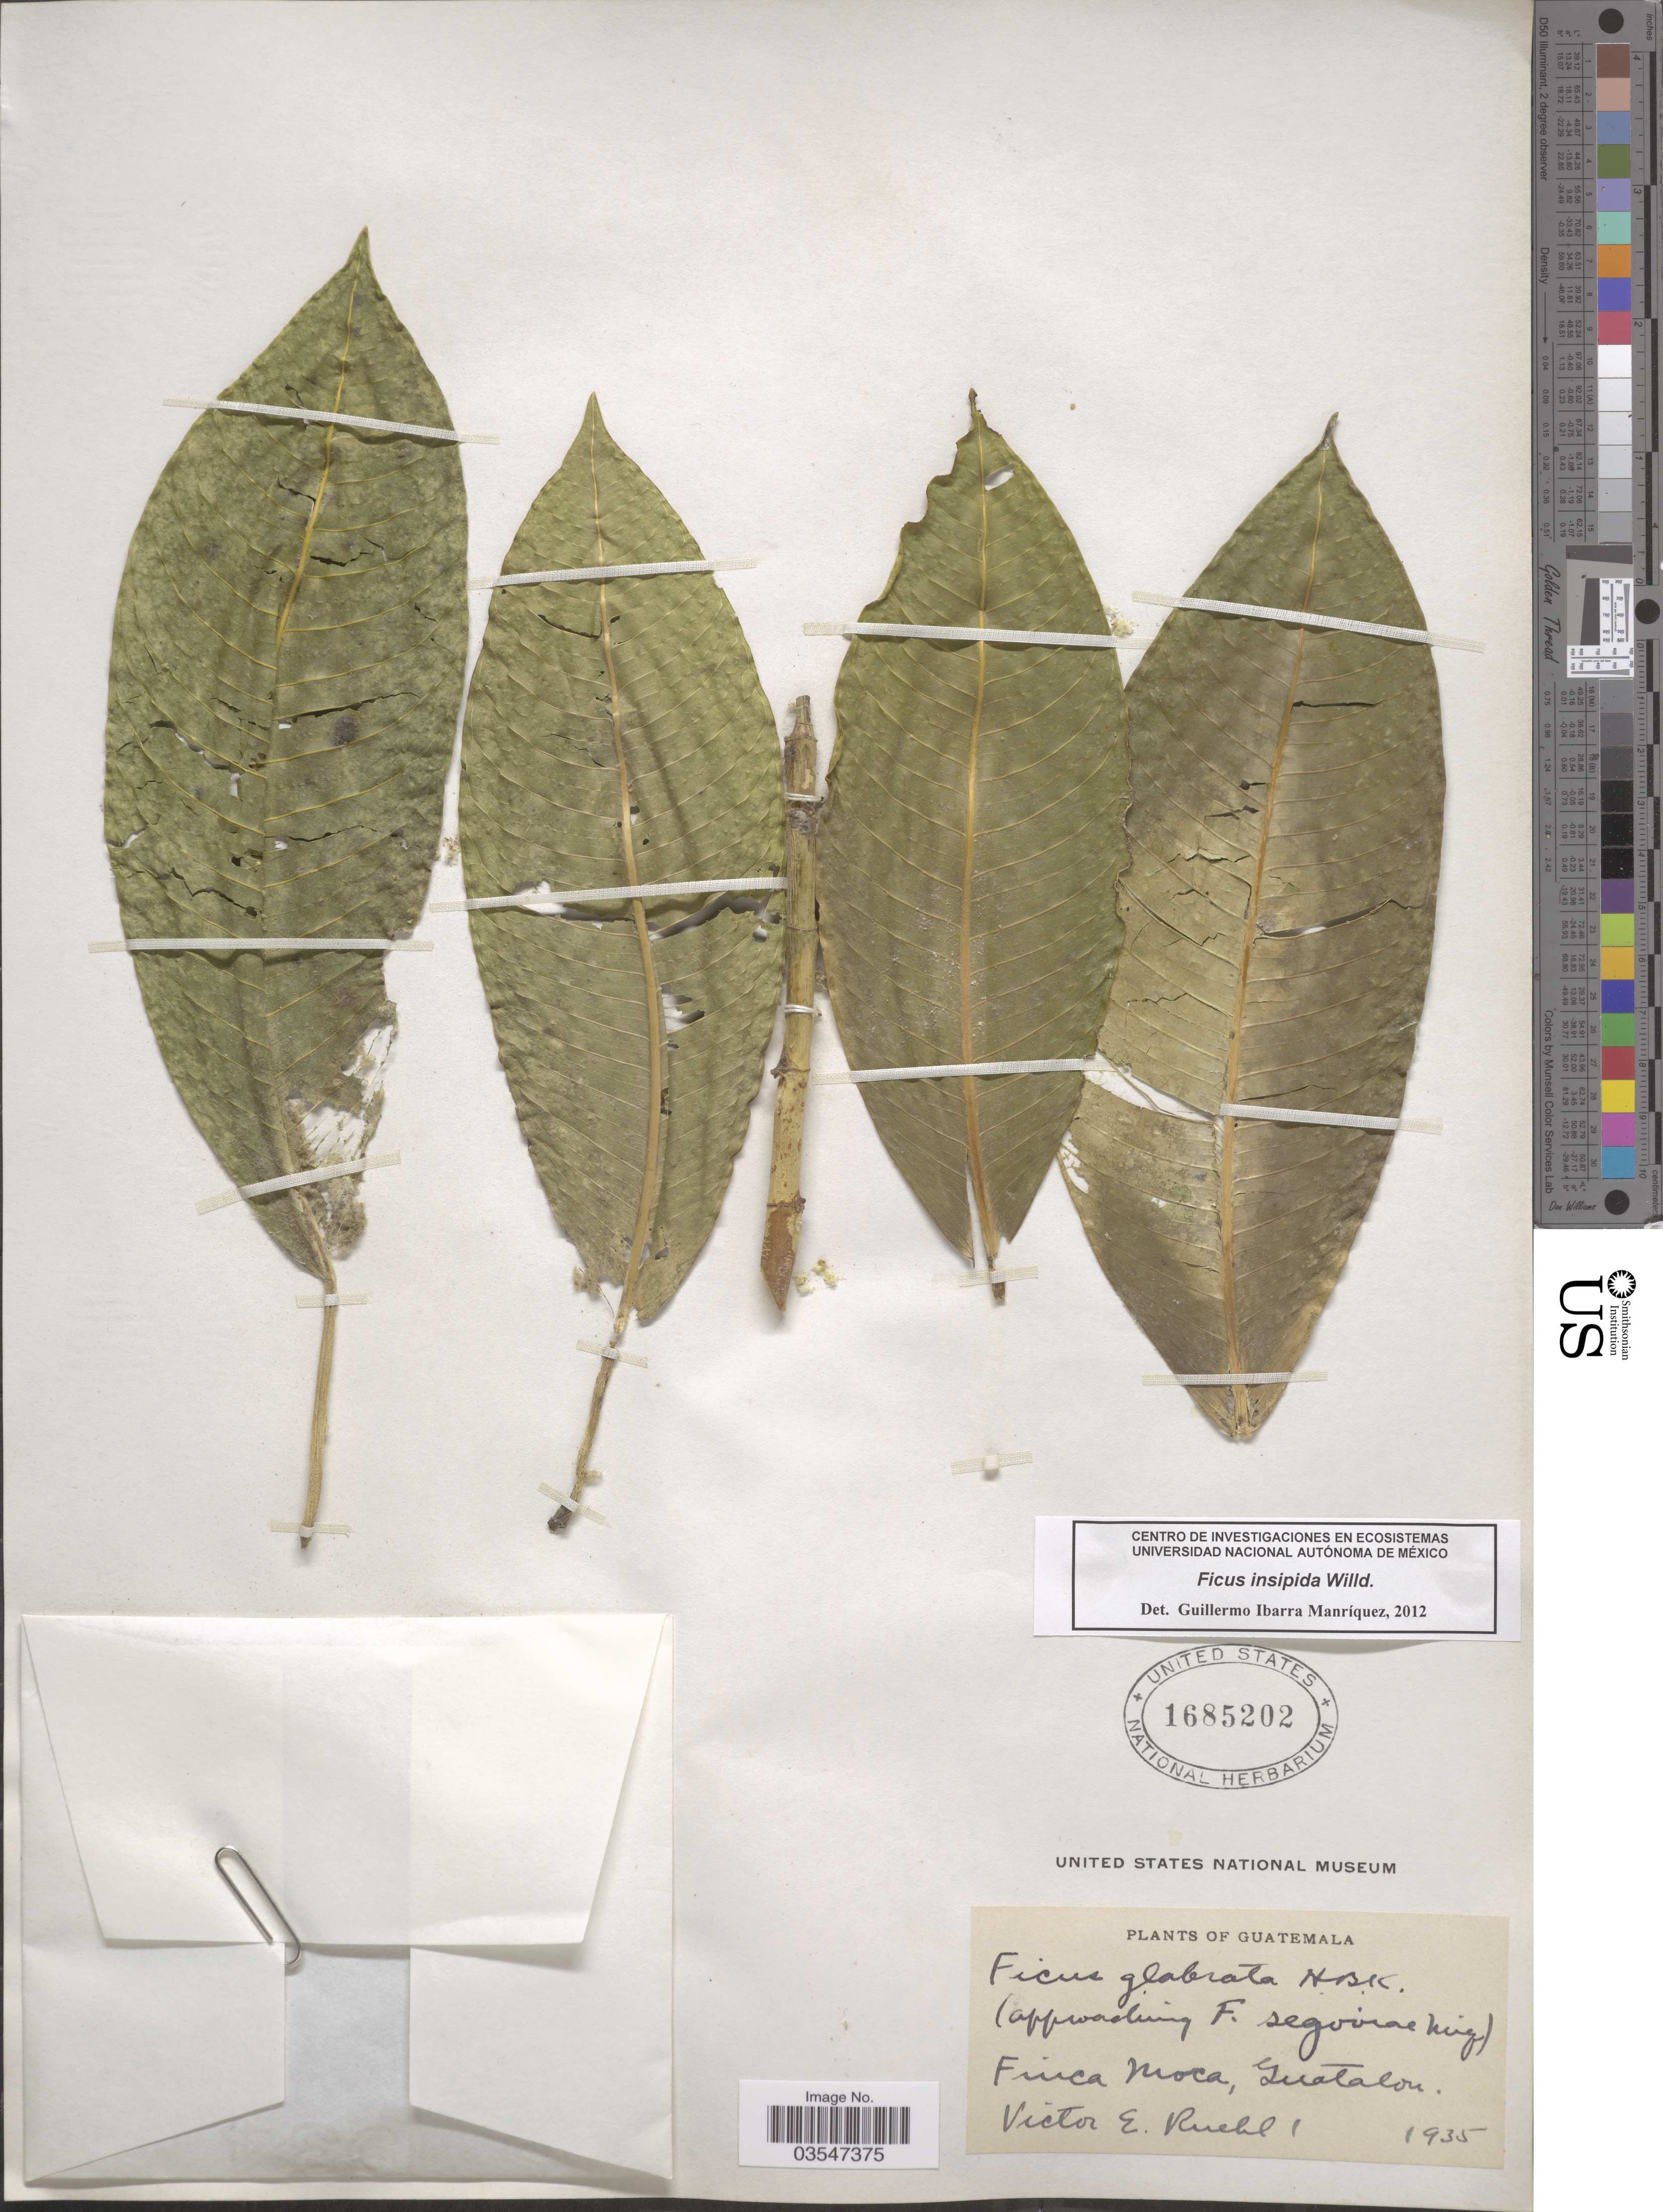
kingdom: Plantae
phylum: Tracheophyta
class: Magnoliopsida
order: Rosales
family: Moraceae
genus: Ficus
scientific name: Ficus insipida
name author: Willd.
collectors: V. Ruehl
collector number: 1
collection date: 1935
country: Guatemala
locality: Finca Moca, Guatalon.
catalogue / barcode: US 1685202